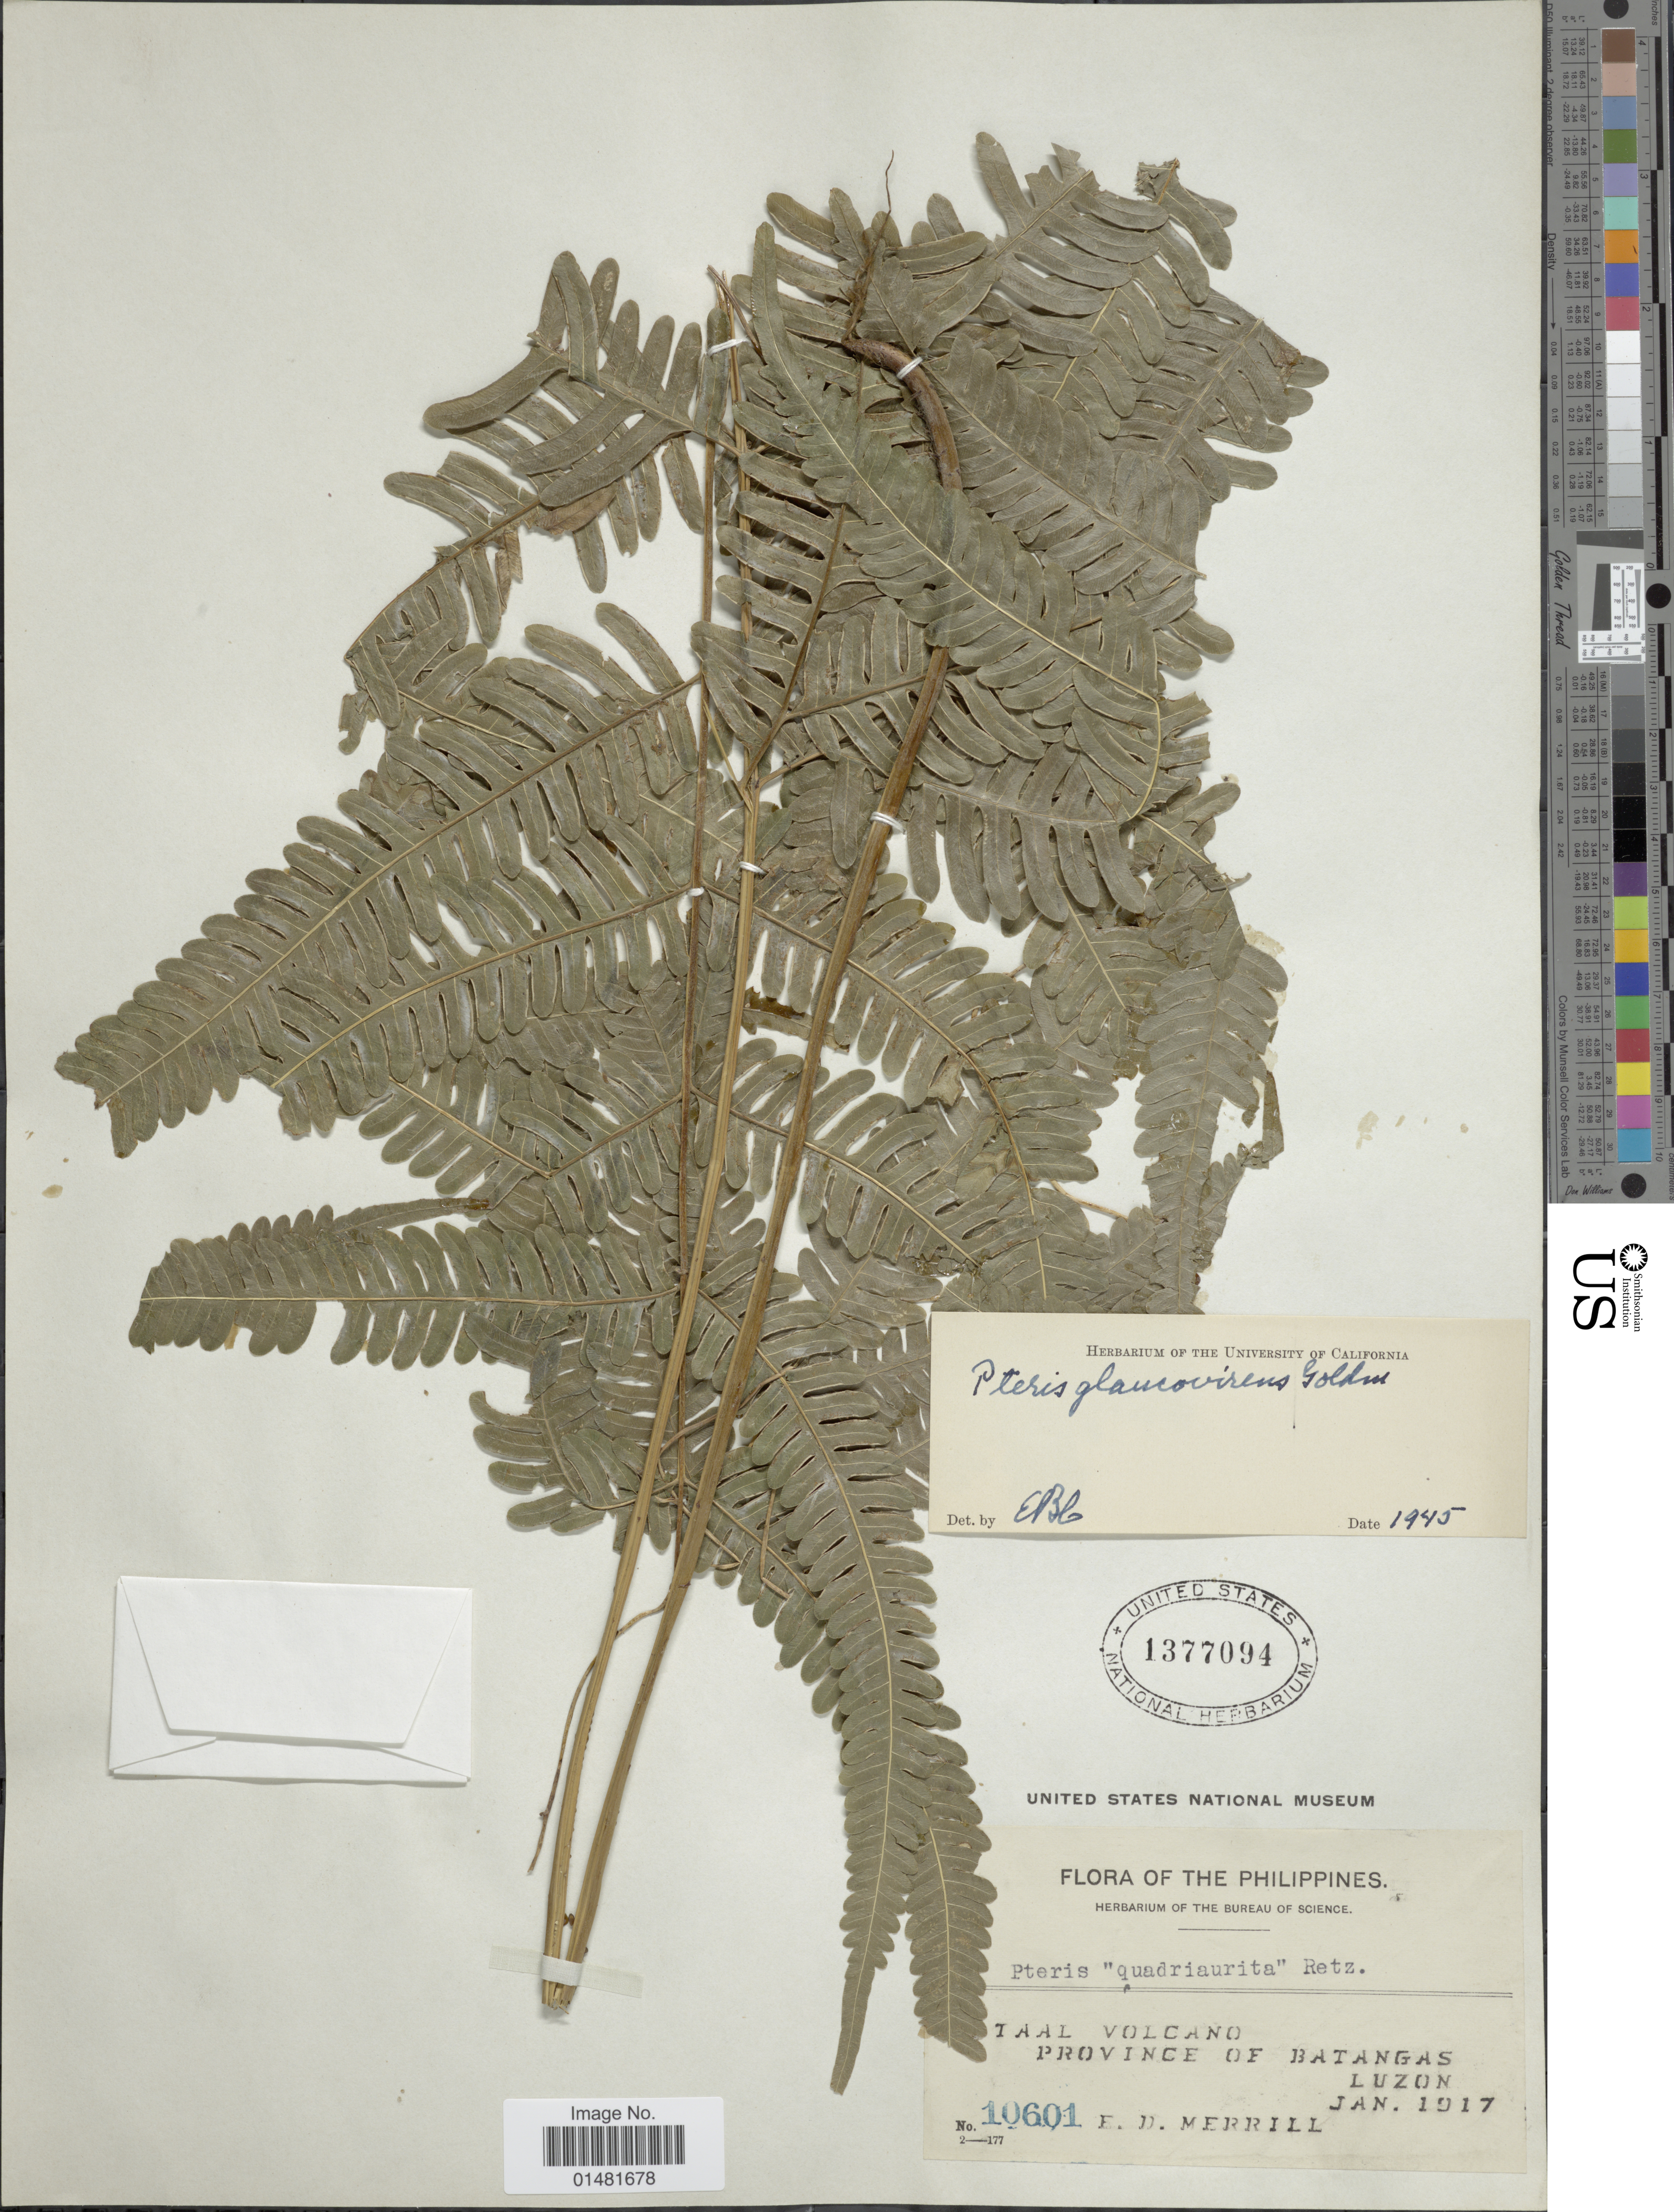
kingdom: Plantae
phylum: Tracheophyta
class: Polypodiopsida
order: Polypodiales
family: Pteridaceae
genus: Pteris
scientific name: Pteris glaucovirens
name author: Goldm.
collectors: E. D. Merrill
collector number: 10601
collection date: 1917-01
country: Philippines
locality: Taal Volcano, Province of Batangas, Luzon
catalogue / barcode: US 1377094